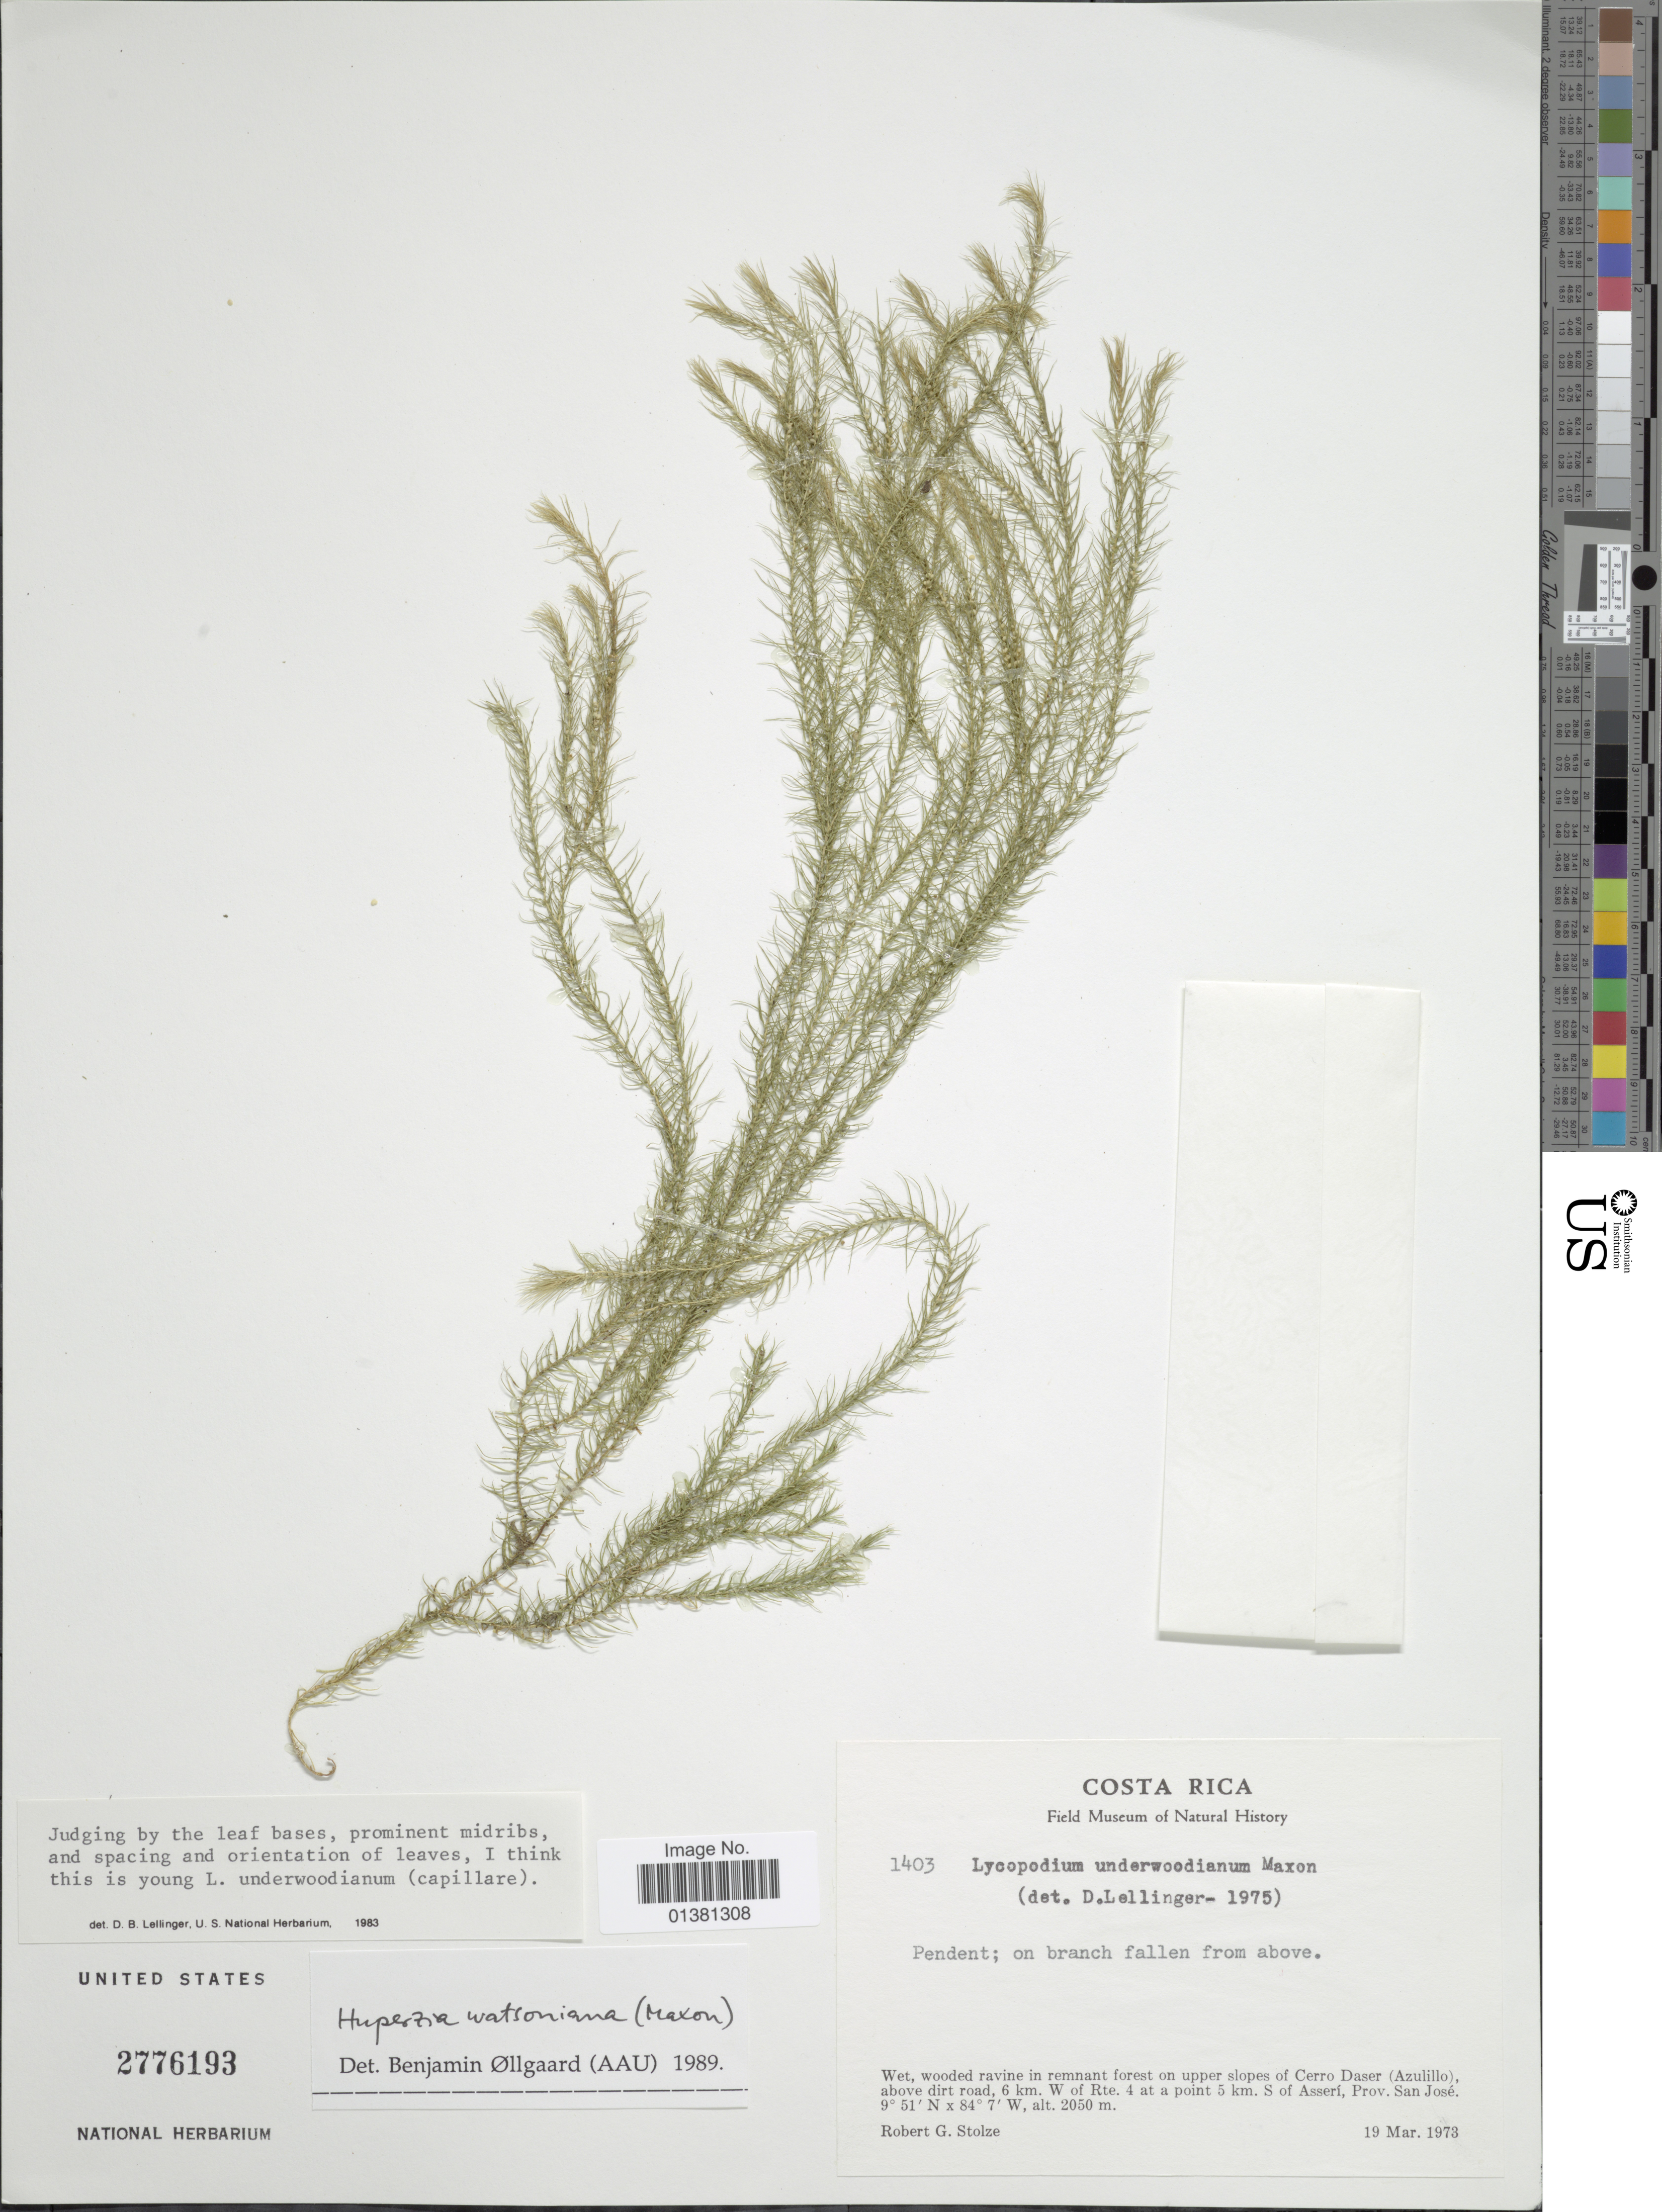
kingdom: Plantae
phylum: Tracheophyta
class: Lycopodiopsida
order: Lycopodiales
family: Lycopodiaceae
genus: Phlegmariurus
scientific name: Phlegmariurus watsonianus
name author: (Maxon) B. Øllg.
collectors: R. G. Stolze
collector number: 1403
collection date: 1973-03-19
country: Costa Rica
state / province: San José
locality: On upper slopes of Cerro DDaser (Azulillo), above dirt road, 6 km. W of Rte, 4 at a point 5 km S of Asseri, prov. San José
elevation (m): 2050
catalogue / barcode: US 2776193